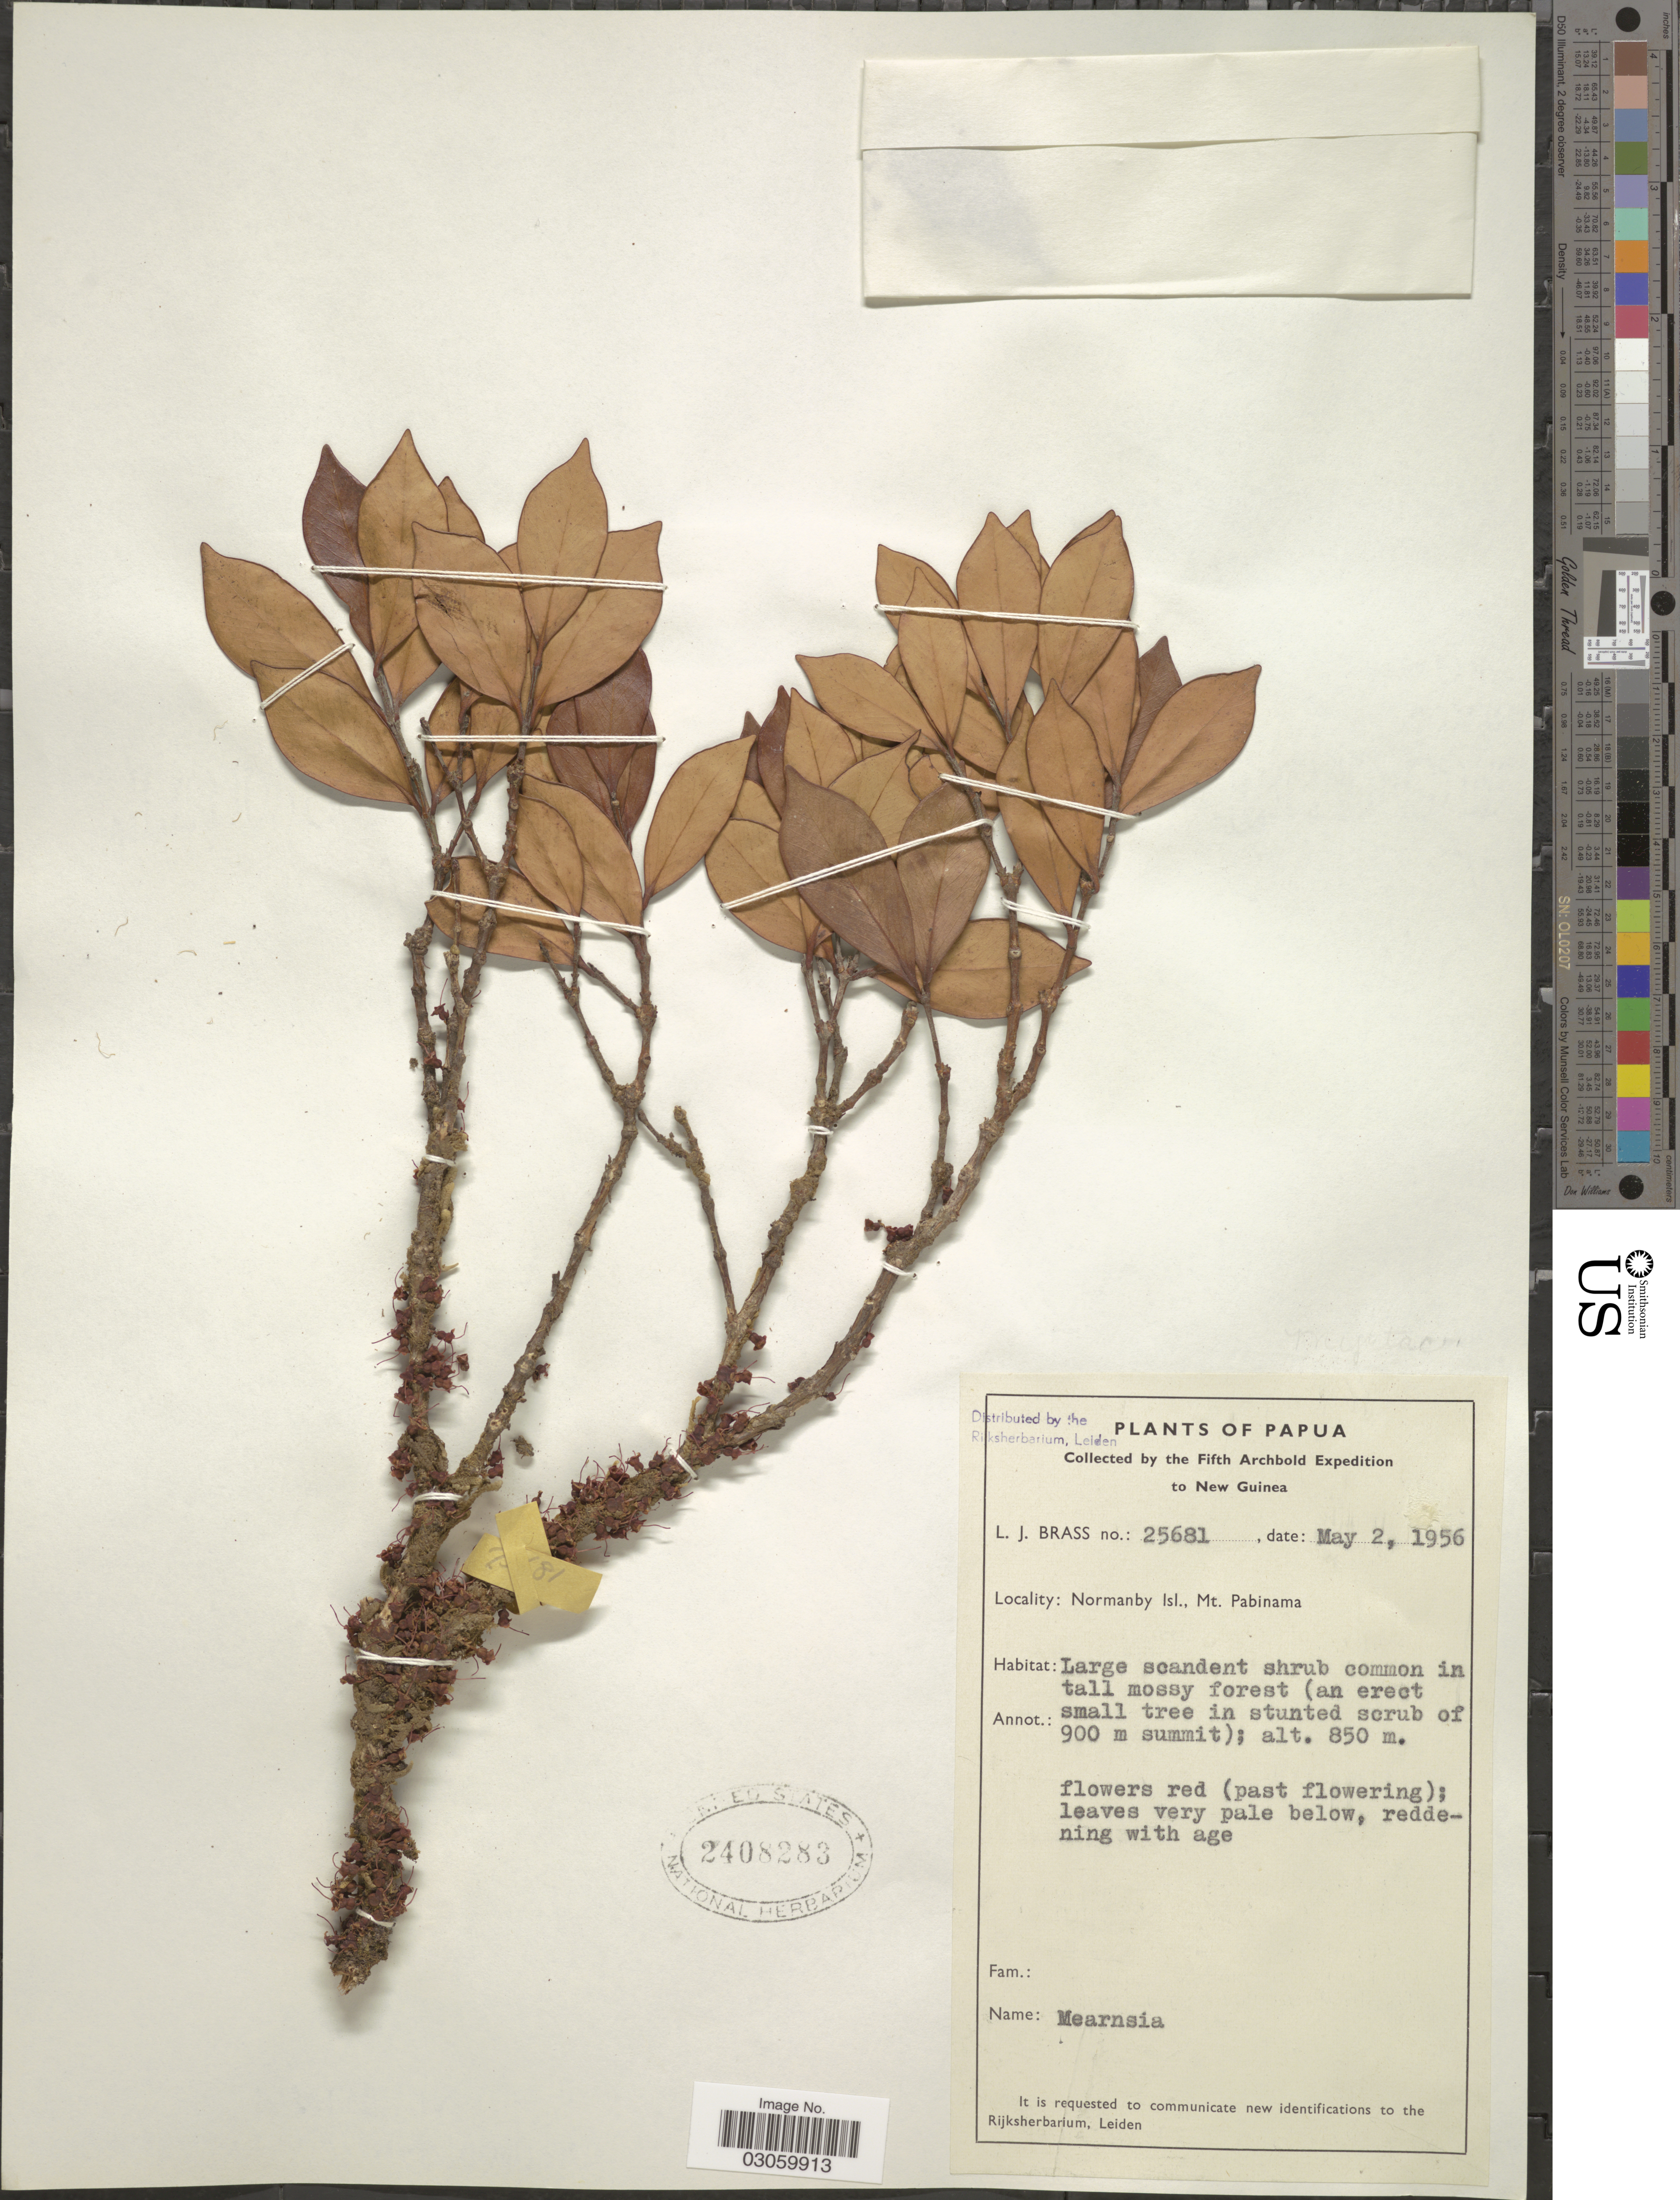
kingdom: Plantae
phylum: Tracheophyta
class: Magnoliopsida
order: Myrtales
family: Myrtaceae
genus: Metrosideros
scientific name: Metrosideros sp.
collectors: L. J. Brass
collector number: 25681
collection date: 1956-05-02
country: Papua New Guinea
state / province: Milne Bay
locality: Papua. New Guinea. Normanby Isl., Mt. Pabinama.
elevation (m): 850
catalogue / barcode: US 2408283